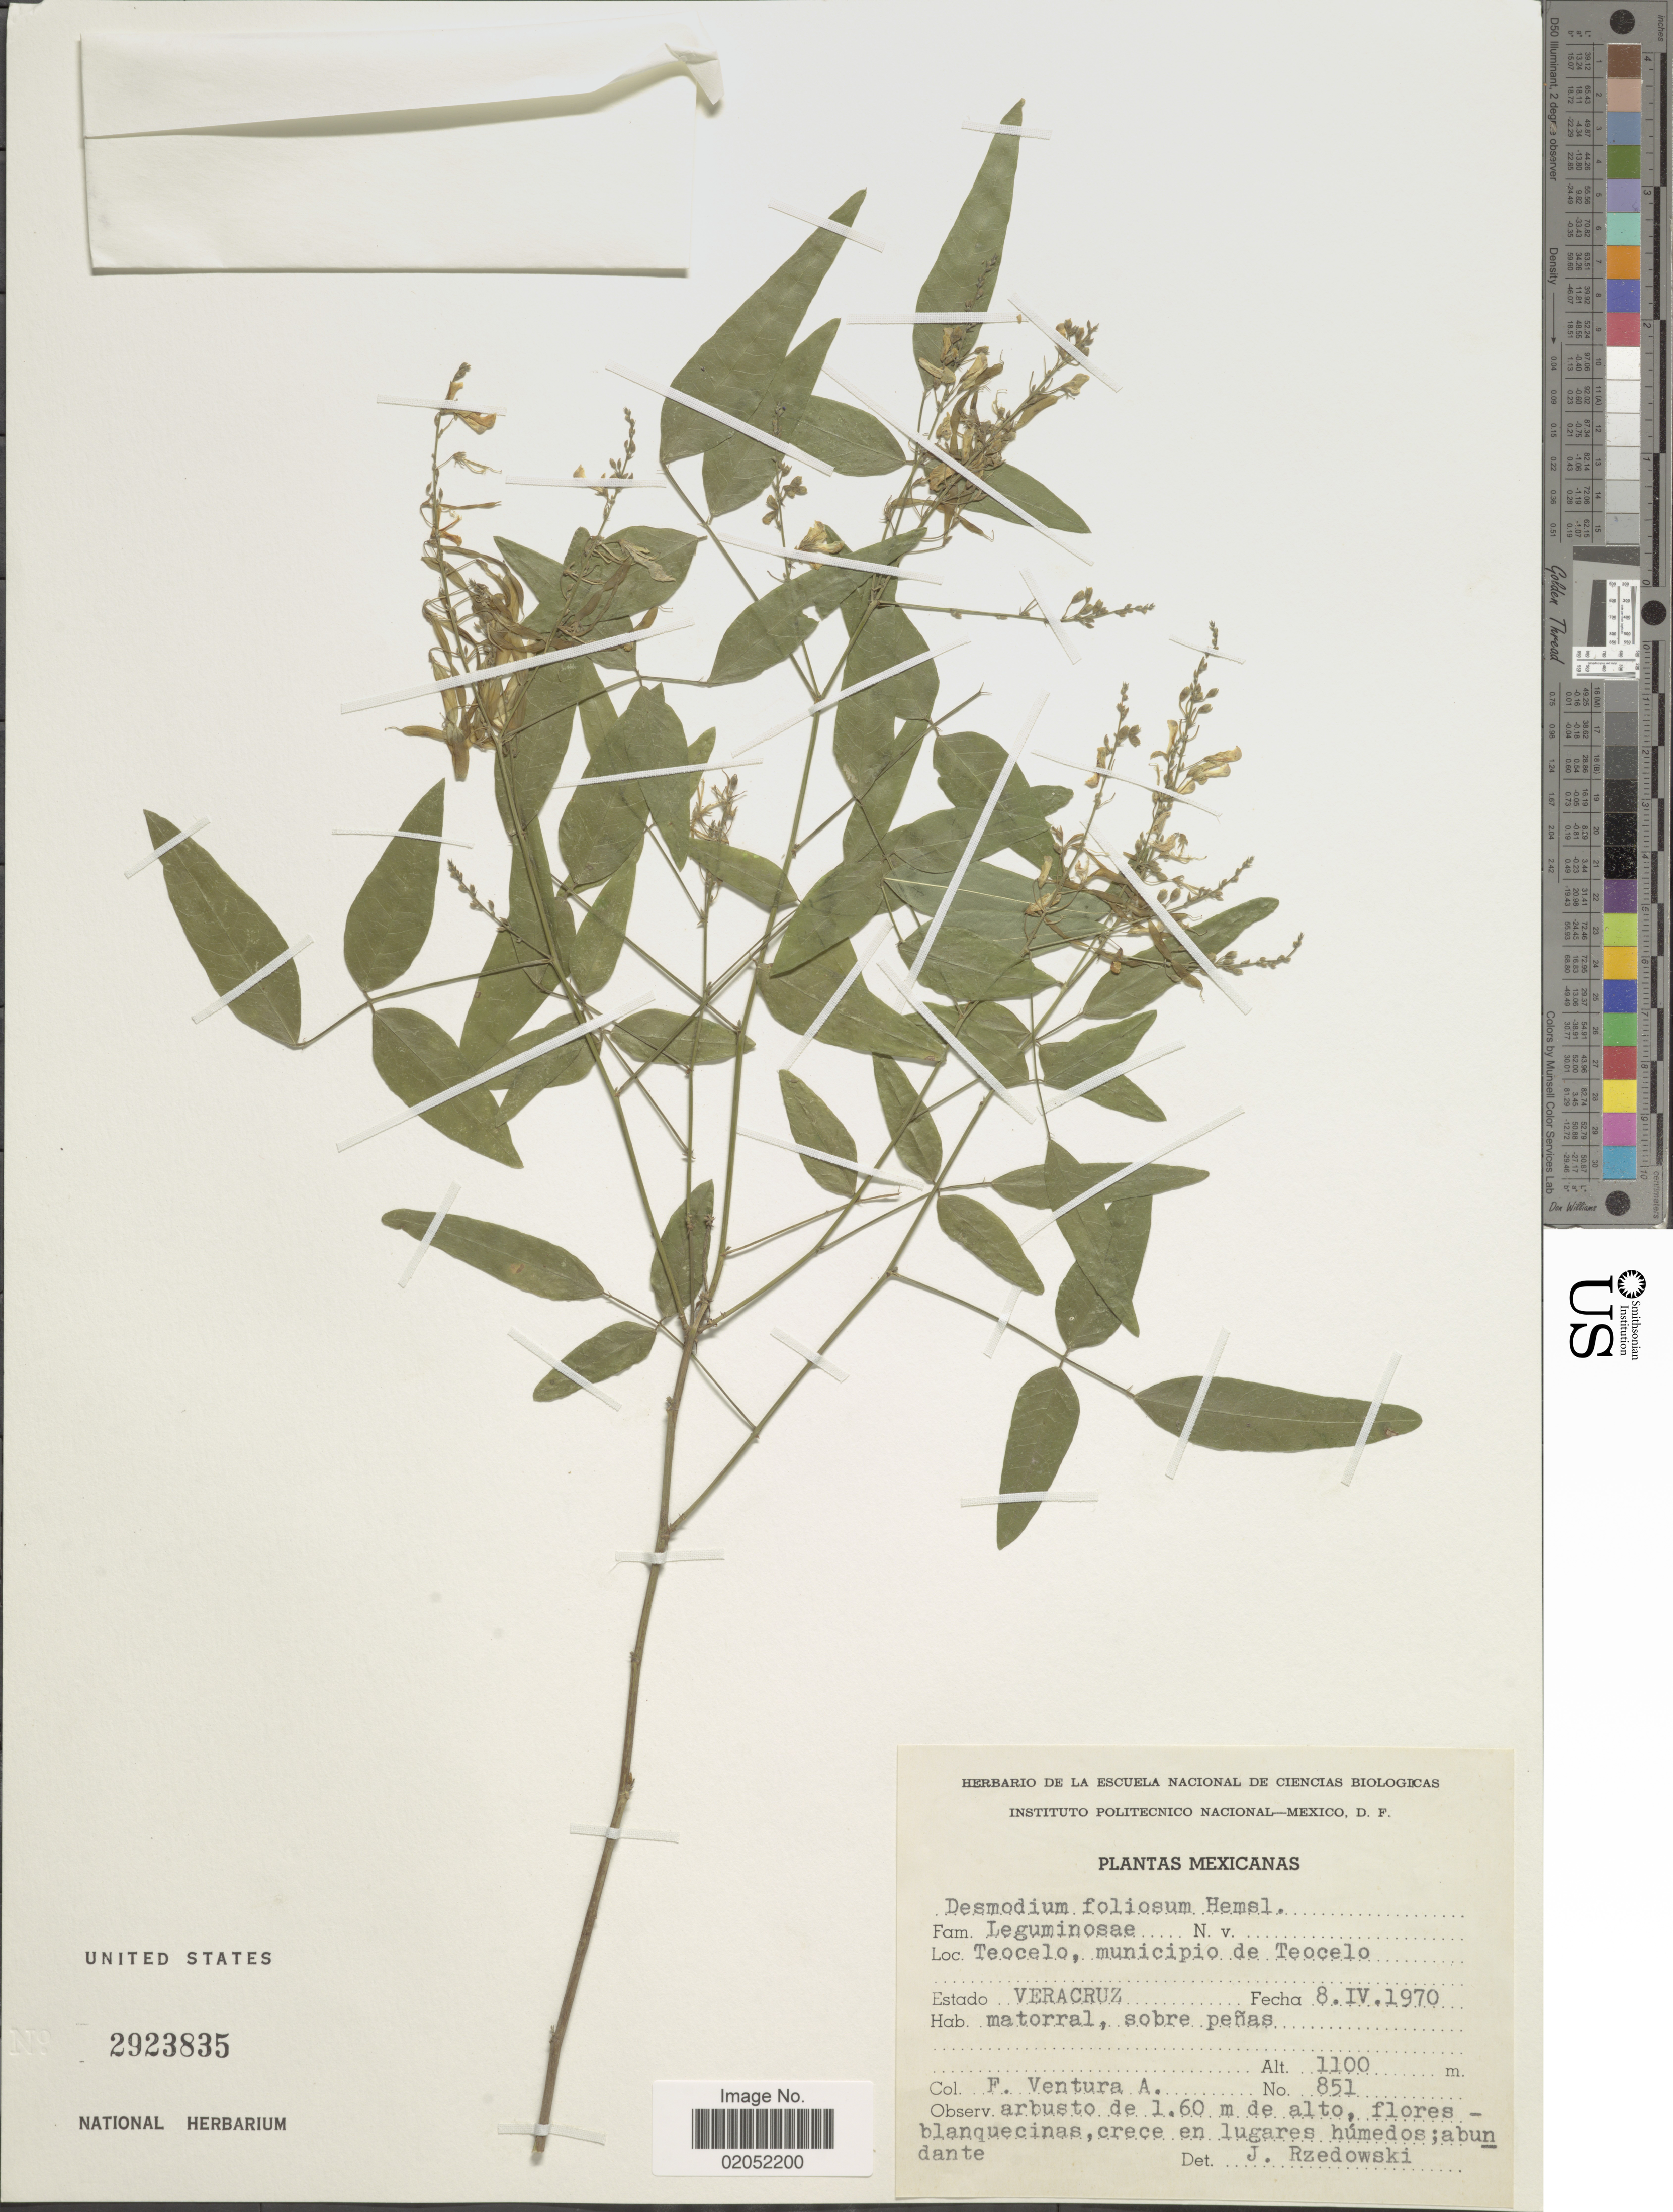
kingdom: Plantae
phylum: Tracheophyta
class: Magnoliopsida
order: Fabales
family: Fabaceae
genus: Desmodium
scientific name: Desmodium foliosum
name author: Hemsl.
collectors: F. Ventura A.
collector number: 851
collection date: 1970-04-08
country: Mexico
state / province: Veracruz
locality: Teocelo, municpio de Teocelo, Estado Veracruz.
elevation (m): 1100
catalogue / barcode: US 2923835